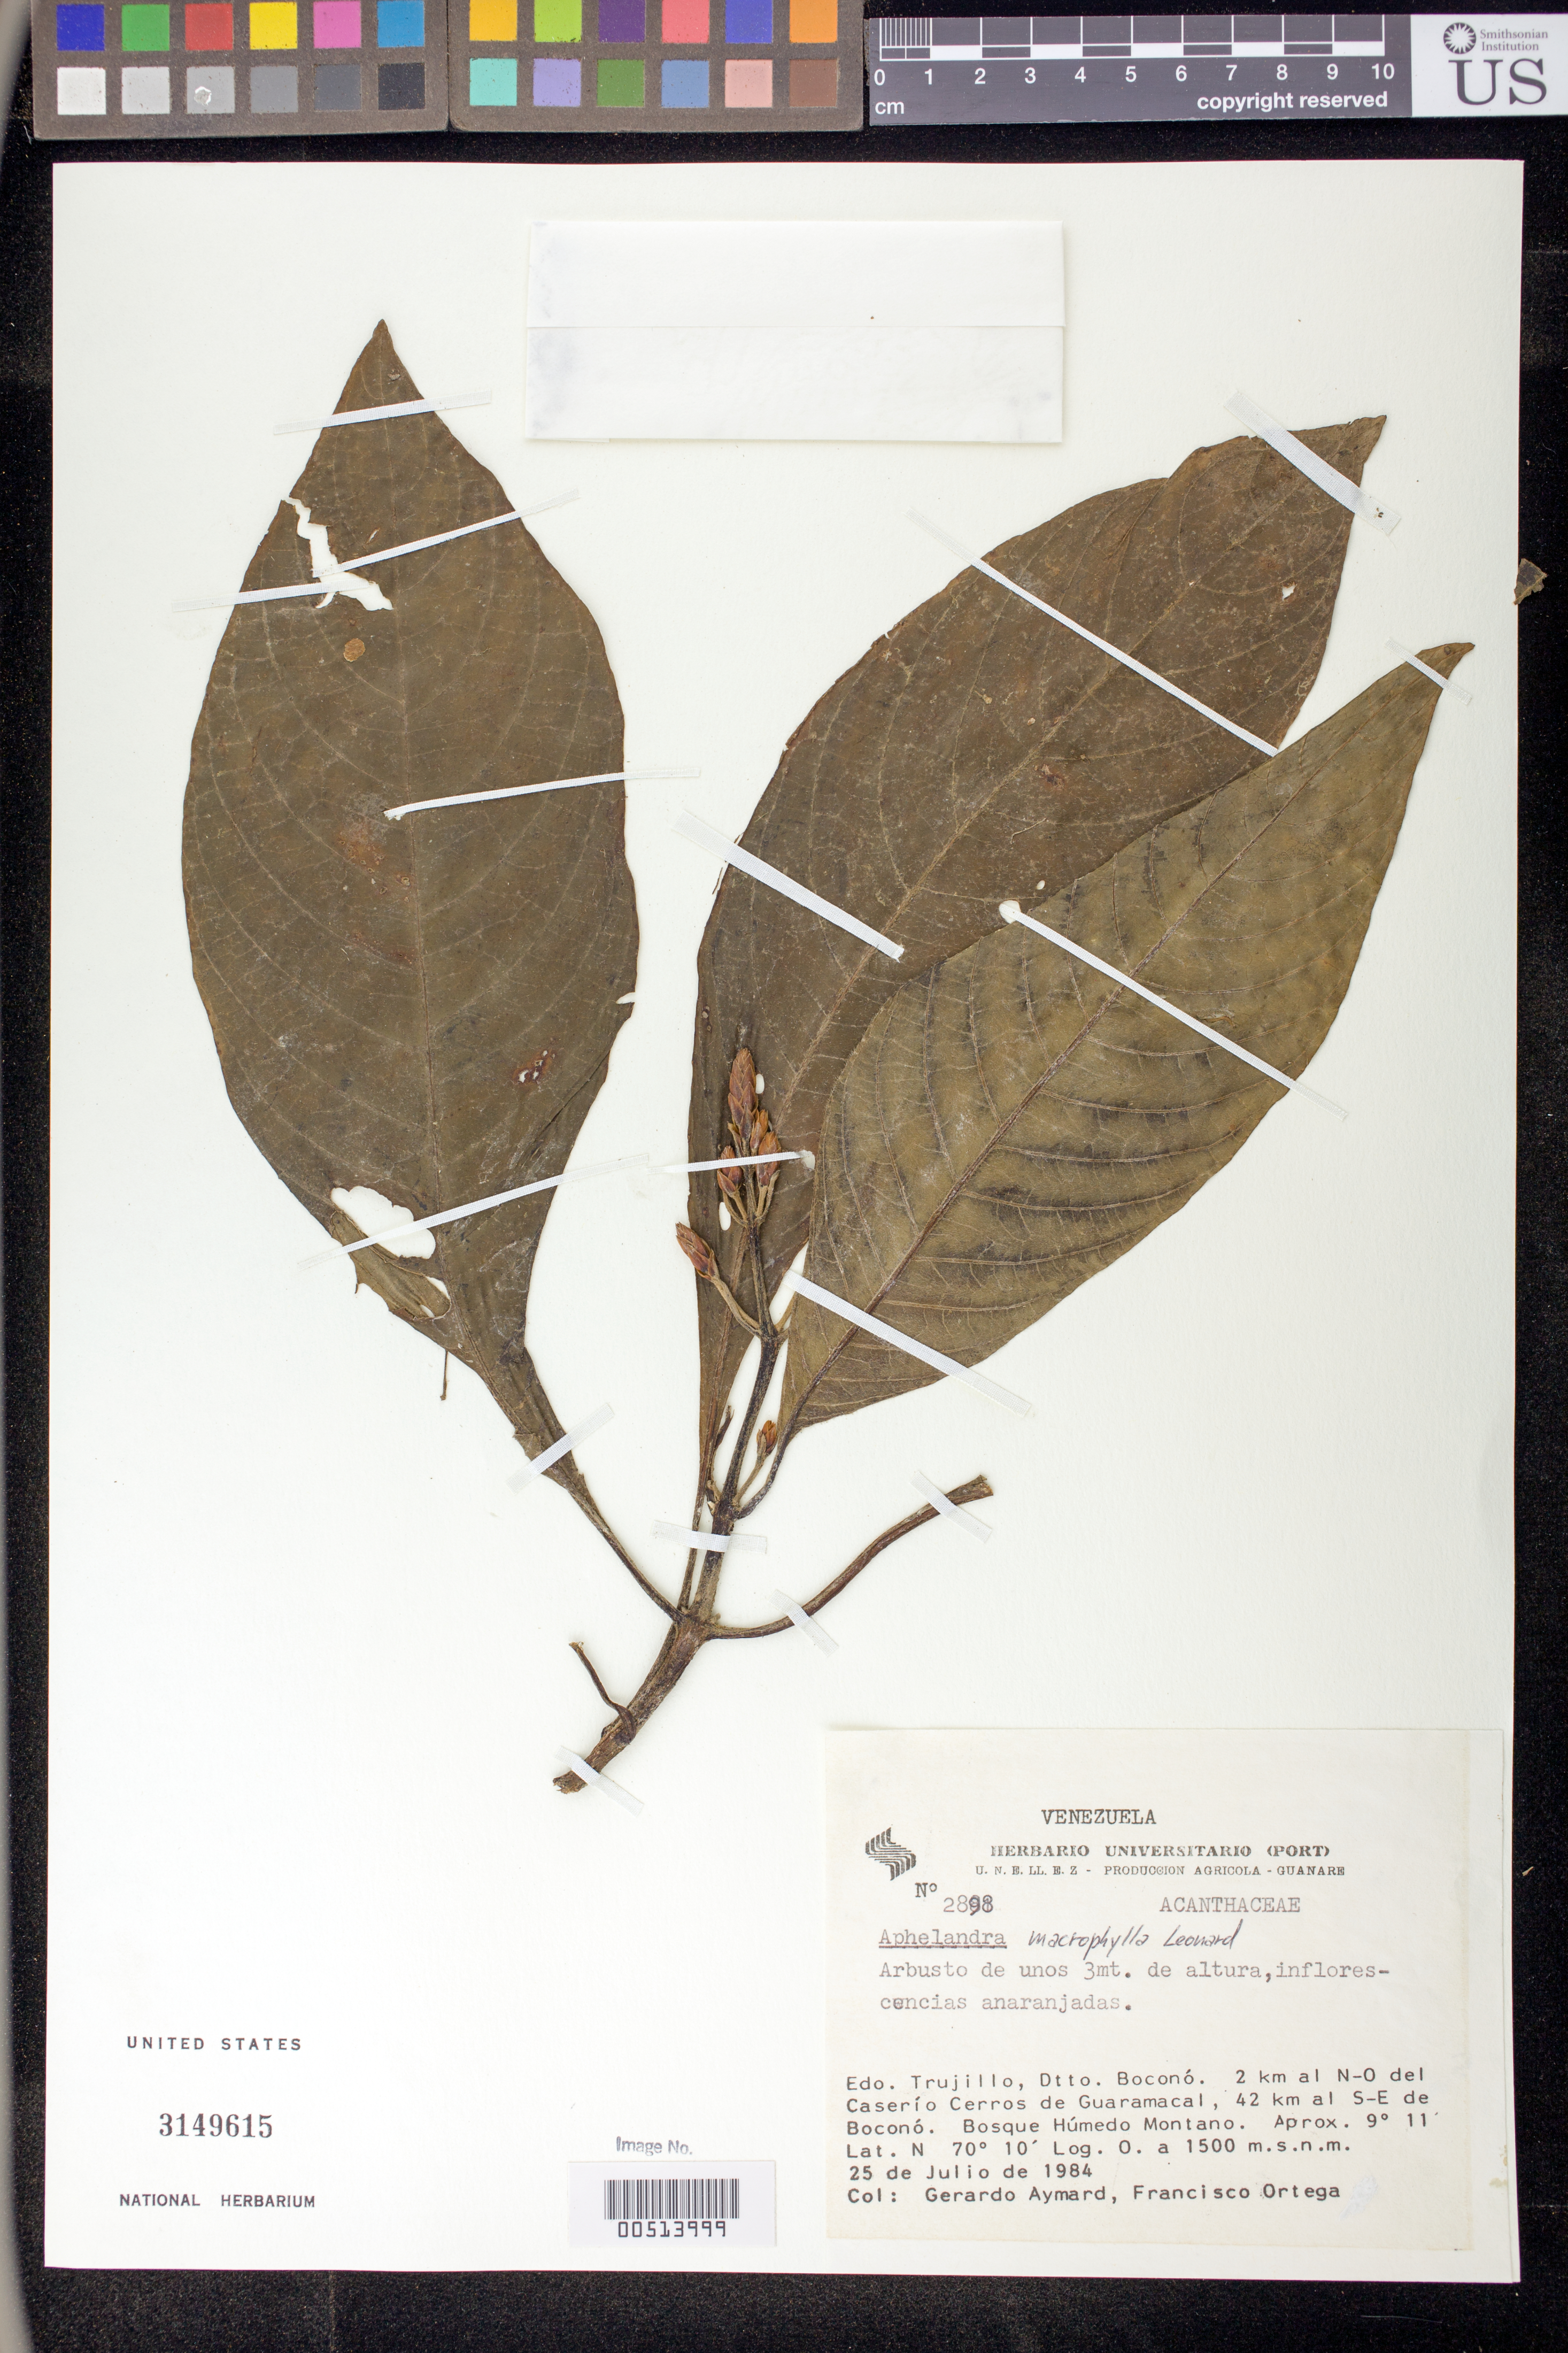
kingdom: Plantae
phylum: Tracheophyta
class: Magnoliopsida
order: Lamiales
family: Acanthaceae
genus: Aphelandra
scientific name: Aphelandra macrophylla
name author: Leonard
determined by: Wasshausen, Dieter C., (BOT), Smithsonian Institution - National Museum of Natural History (UNITED STATES)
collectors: G. A. Aymard & F. J. Ortega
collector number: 2898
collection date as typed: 25 Jul 1984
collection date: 1984-07-25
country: Venezuela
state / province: Trujillo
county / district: Boconó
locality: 2 km al N-O del Caserío Cerros de Guaramacal, 42 km al S-E de Boconó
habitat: Bosque Húmedo Montano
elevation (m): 1500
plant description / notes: PORT, US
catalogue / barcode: US 3149615